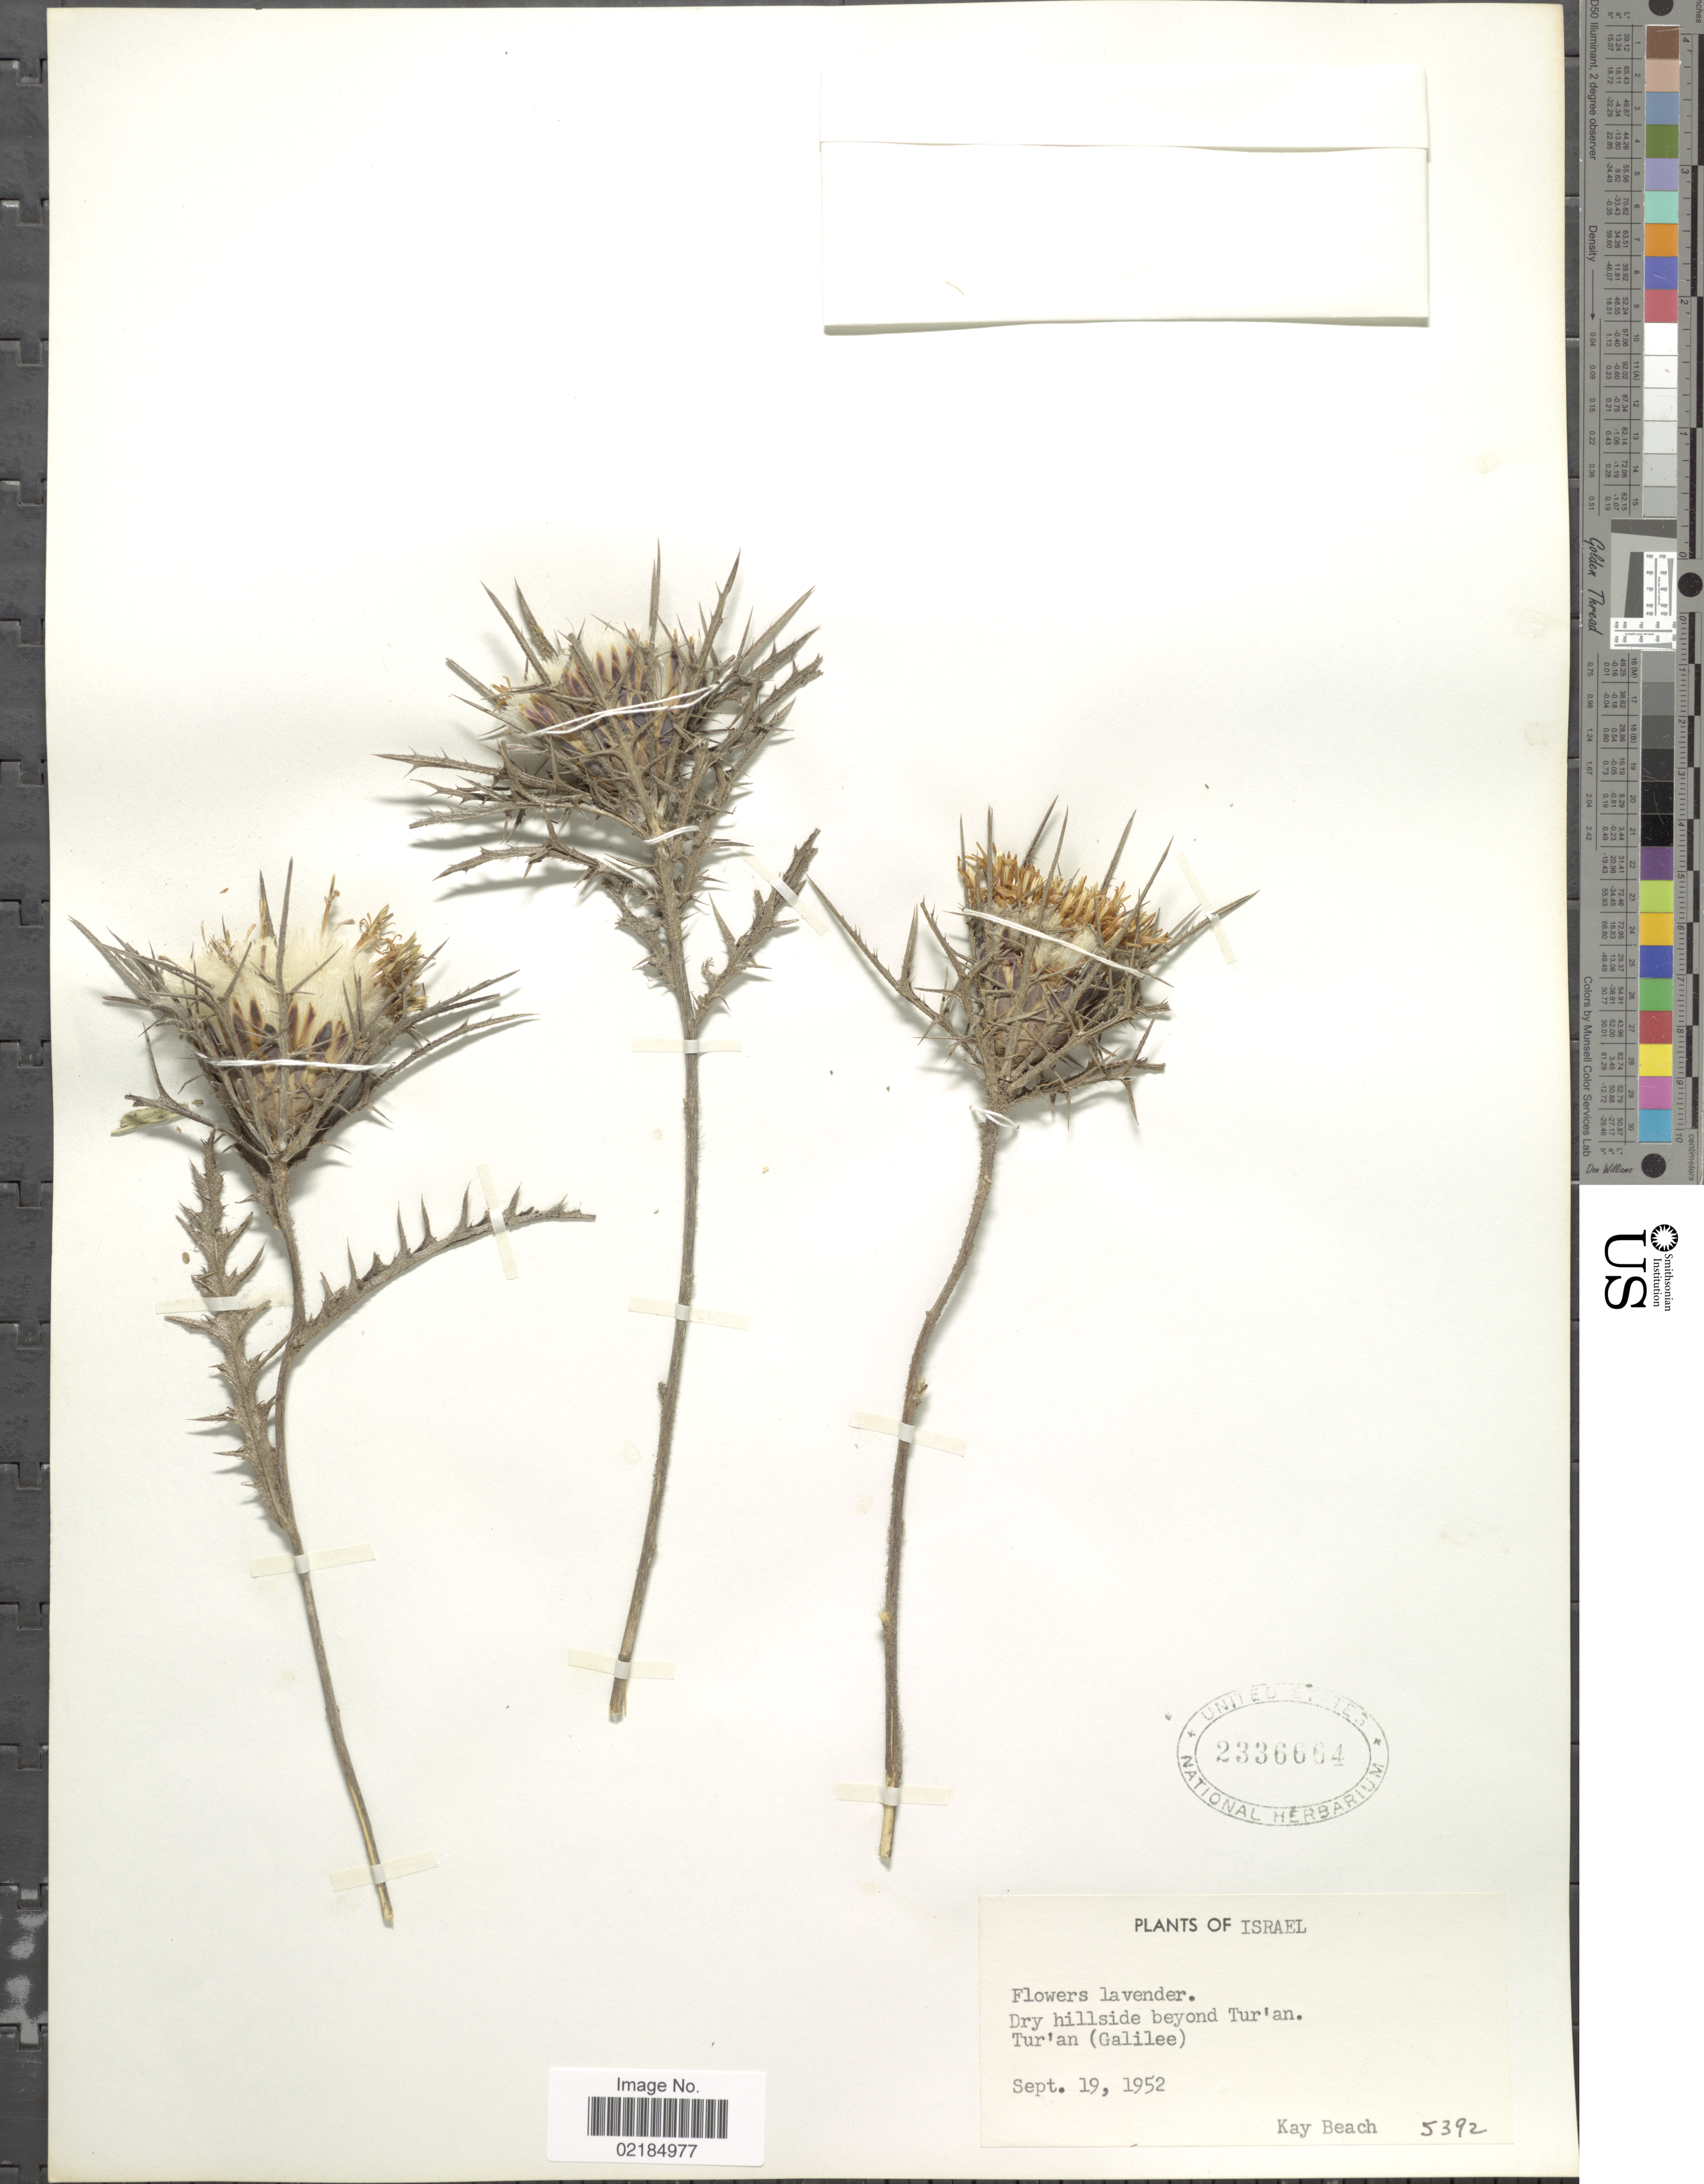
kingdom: Plantae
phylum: Tracheophyta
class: Magnoliopsida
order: Asterales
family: Asteraceae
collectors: K. H. Beach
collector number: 5392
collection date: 1952-09-19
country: Israel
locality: Dry hillside beyond Tur'an. Tur'an (Galilee)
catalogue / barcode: US 2336664